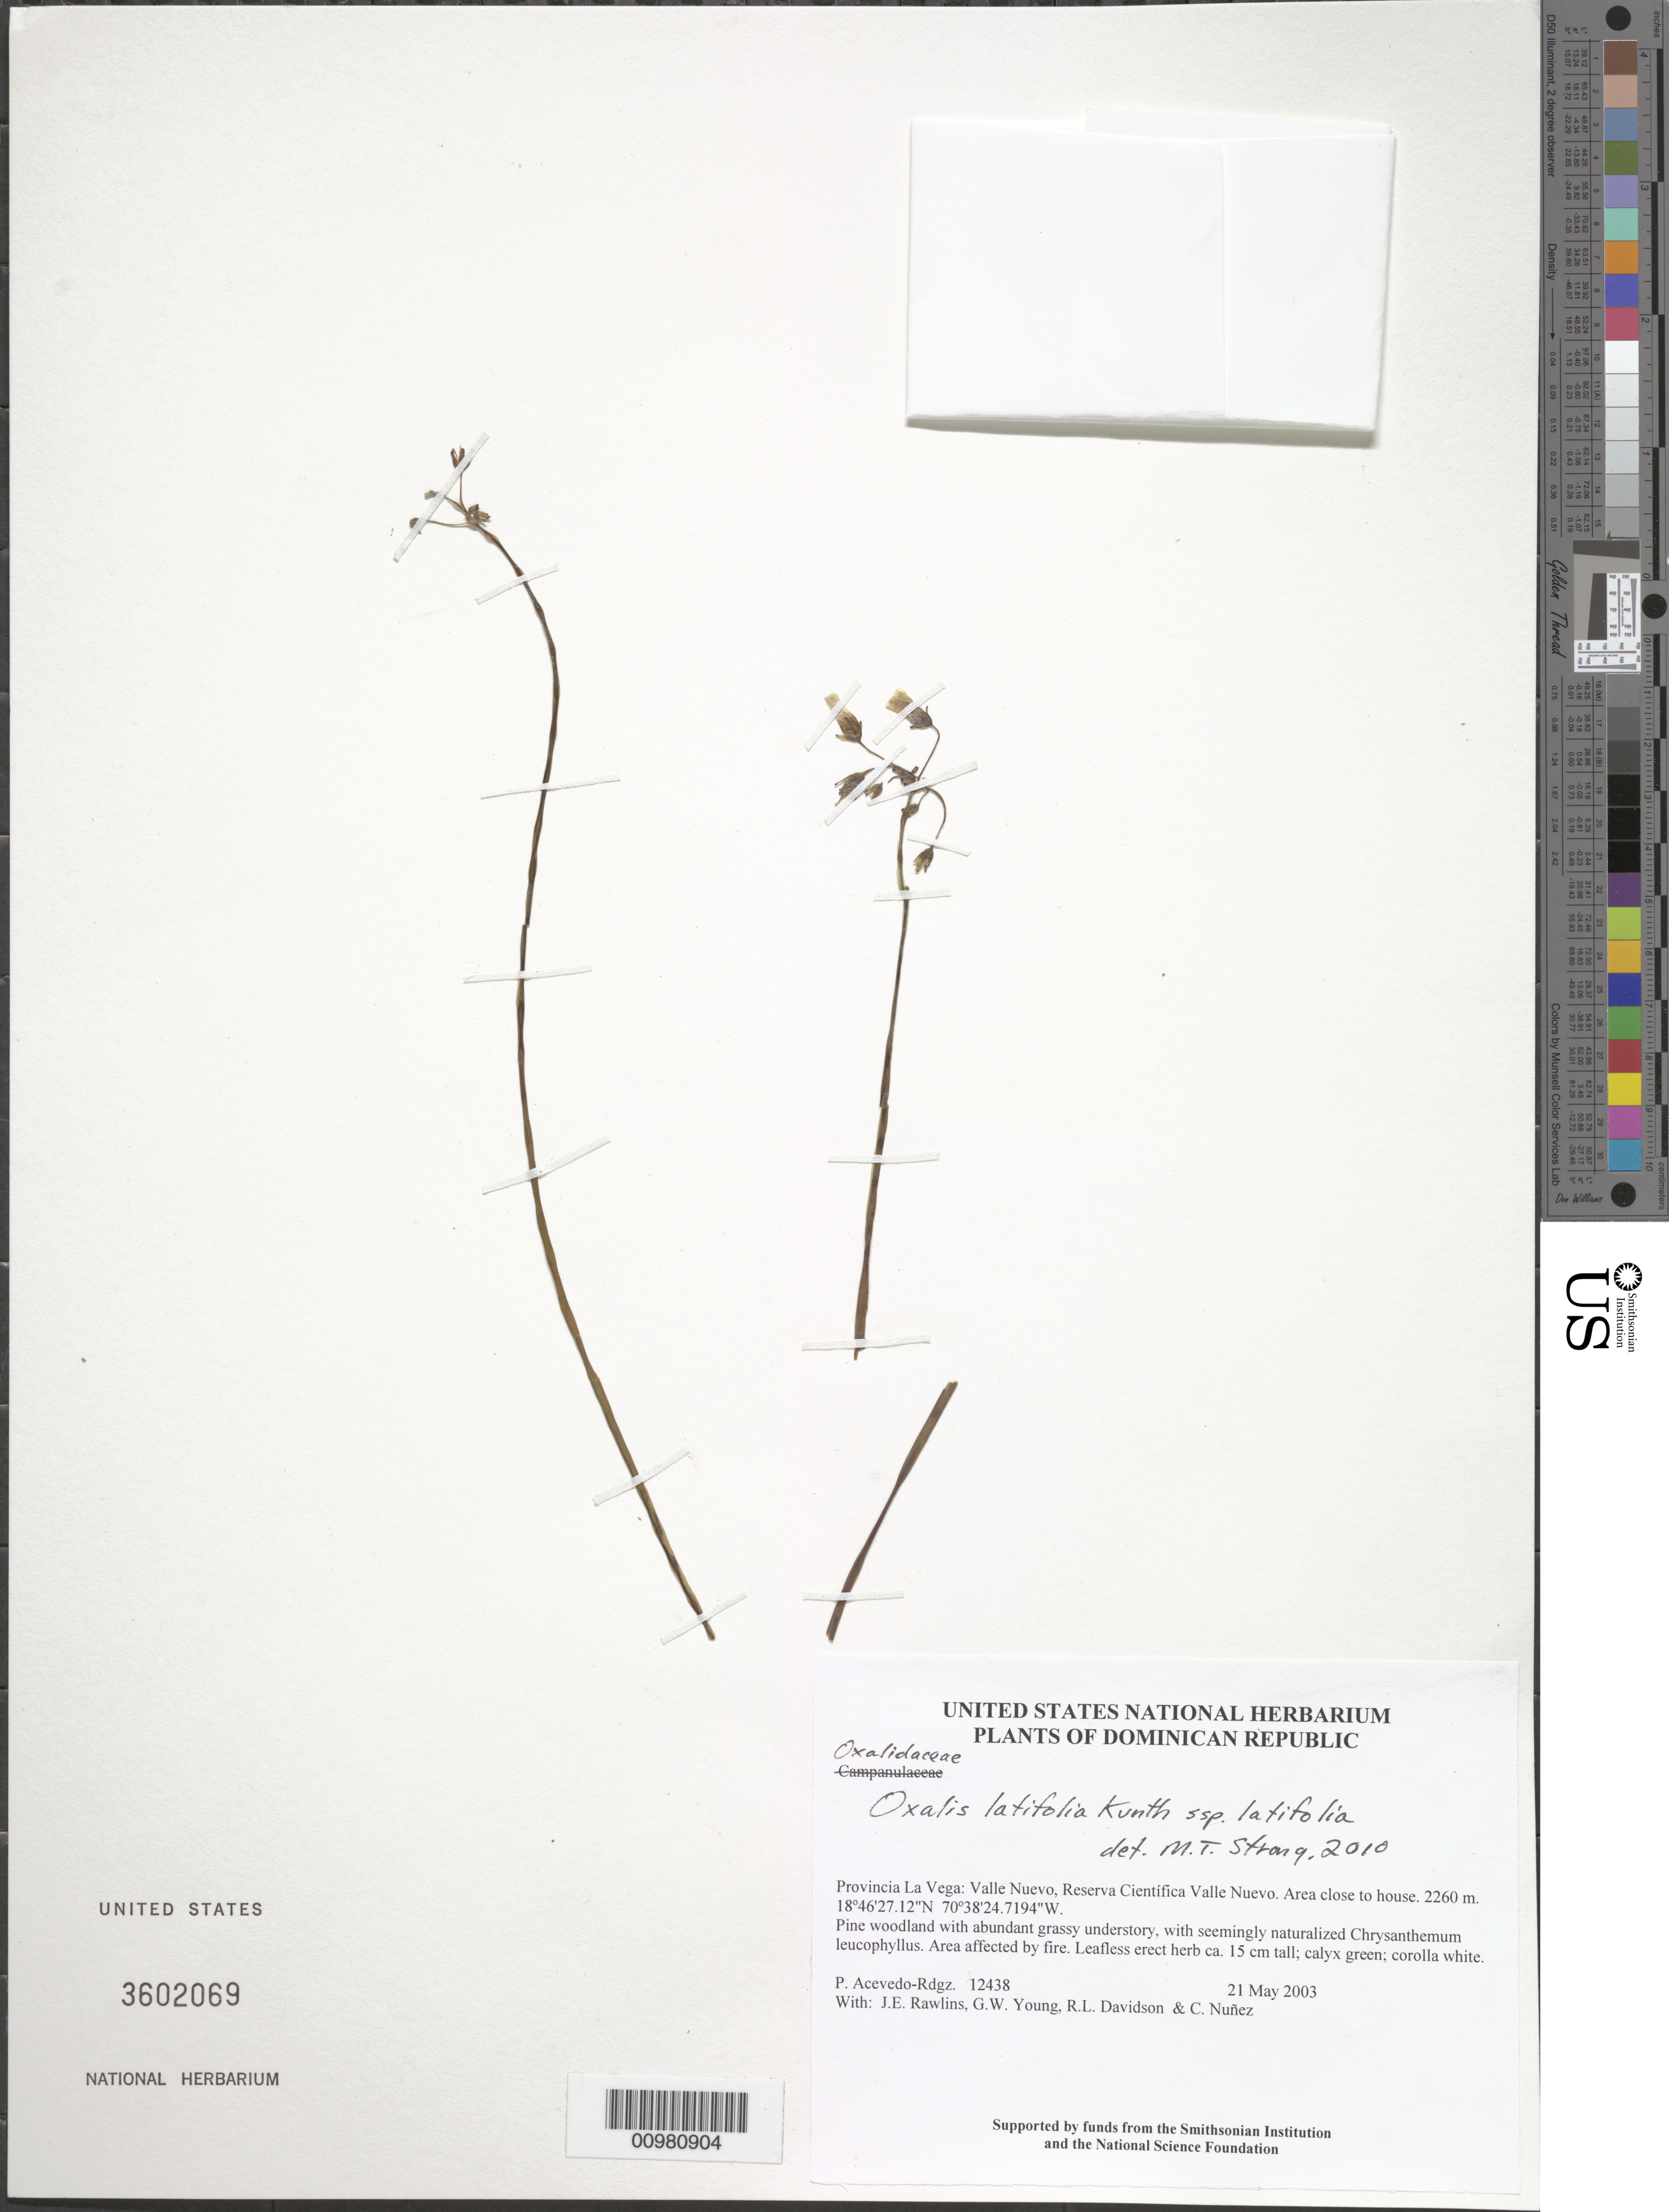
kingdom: Plantae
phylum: Tracheophyta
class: Magnoliopsida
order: Oxalidales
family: Oxalidaceae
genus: Oxalis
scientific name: Oxalis latifolia subsp. latifolia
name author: Kunth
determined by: Strong, M. T., (US), Smithsonian Institution - National Museum of Natural History (UNITED STATES)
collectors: P. Acevedo-Rodr., J. Rawlins, G. Young, R. Davidson & C. Nunez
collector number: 12438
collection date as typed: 21 May 2003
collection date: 2003-05-21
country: Dominican Republic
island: Hispaniola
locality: Provincia La Vega: Valle Nuevo, Reserva Científica Valle Nuevo. Area close to house.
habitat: Pine woodland with abundant grassy understory, with seemingly naturalized Chrysanthemum leucophyllus. Area affected by fire.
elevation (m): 2260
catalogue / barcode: US 3602069